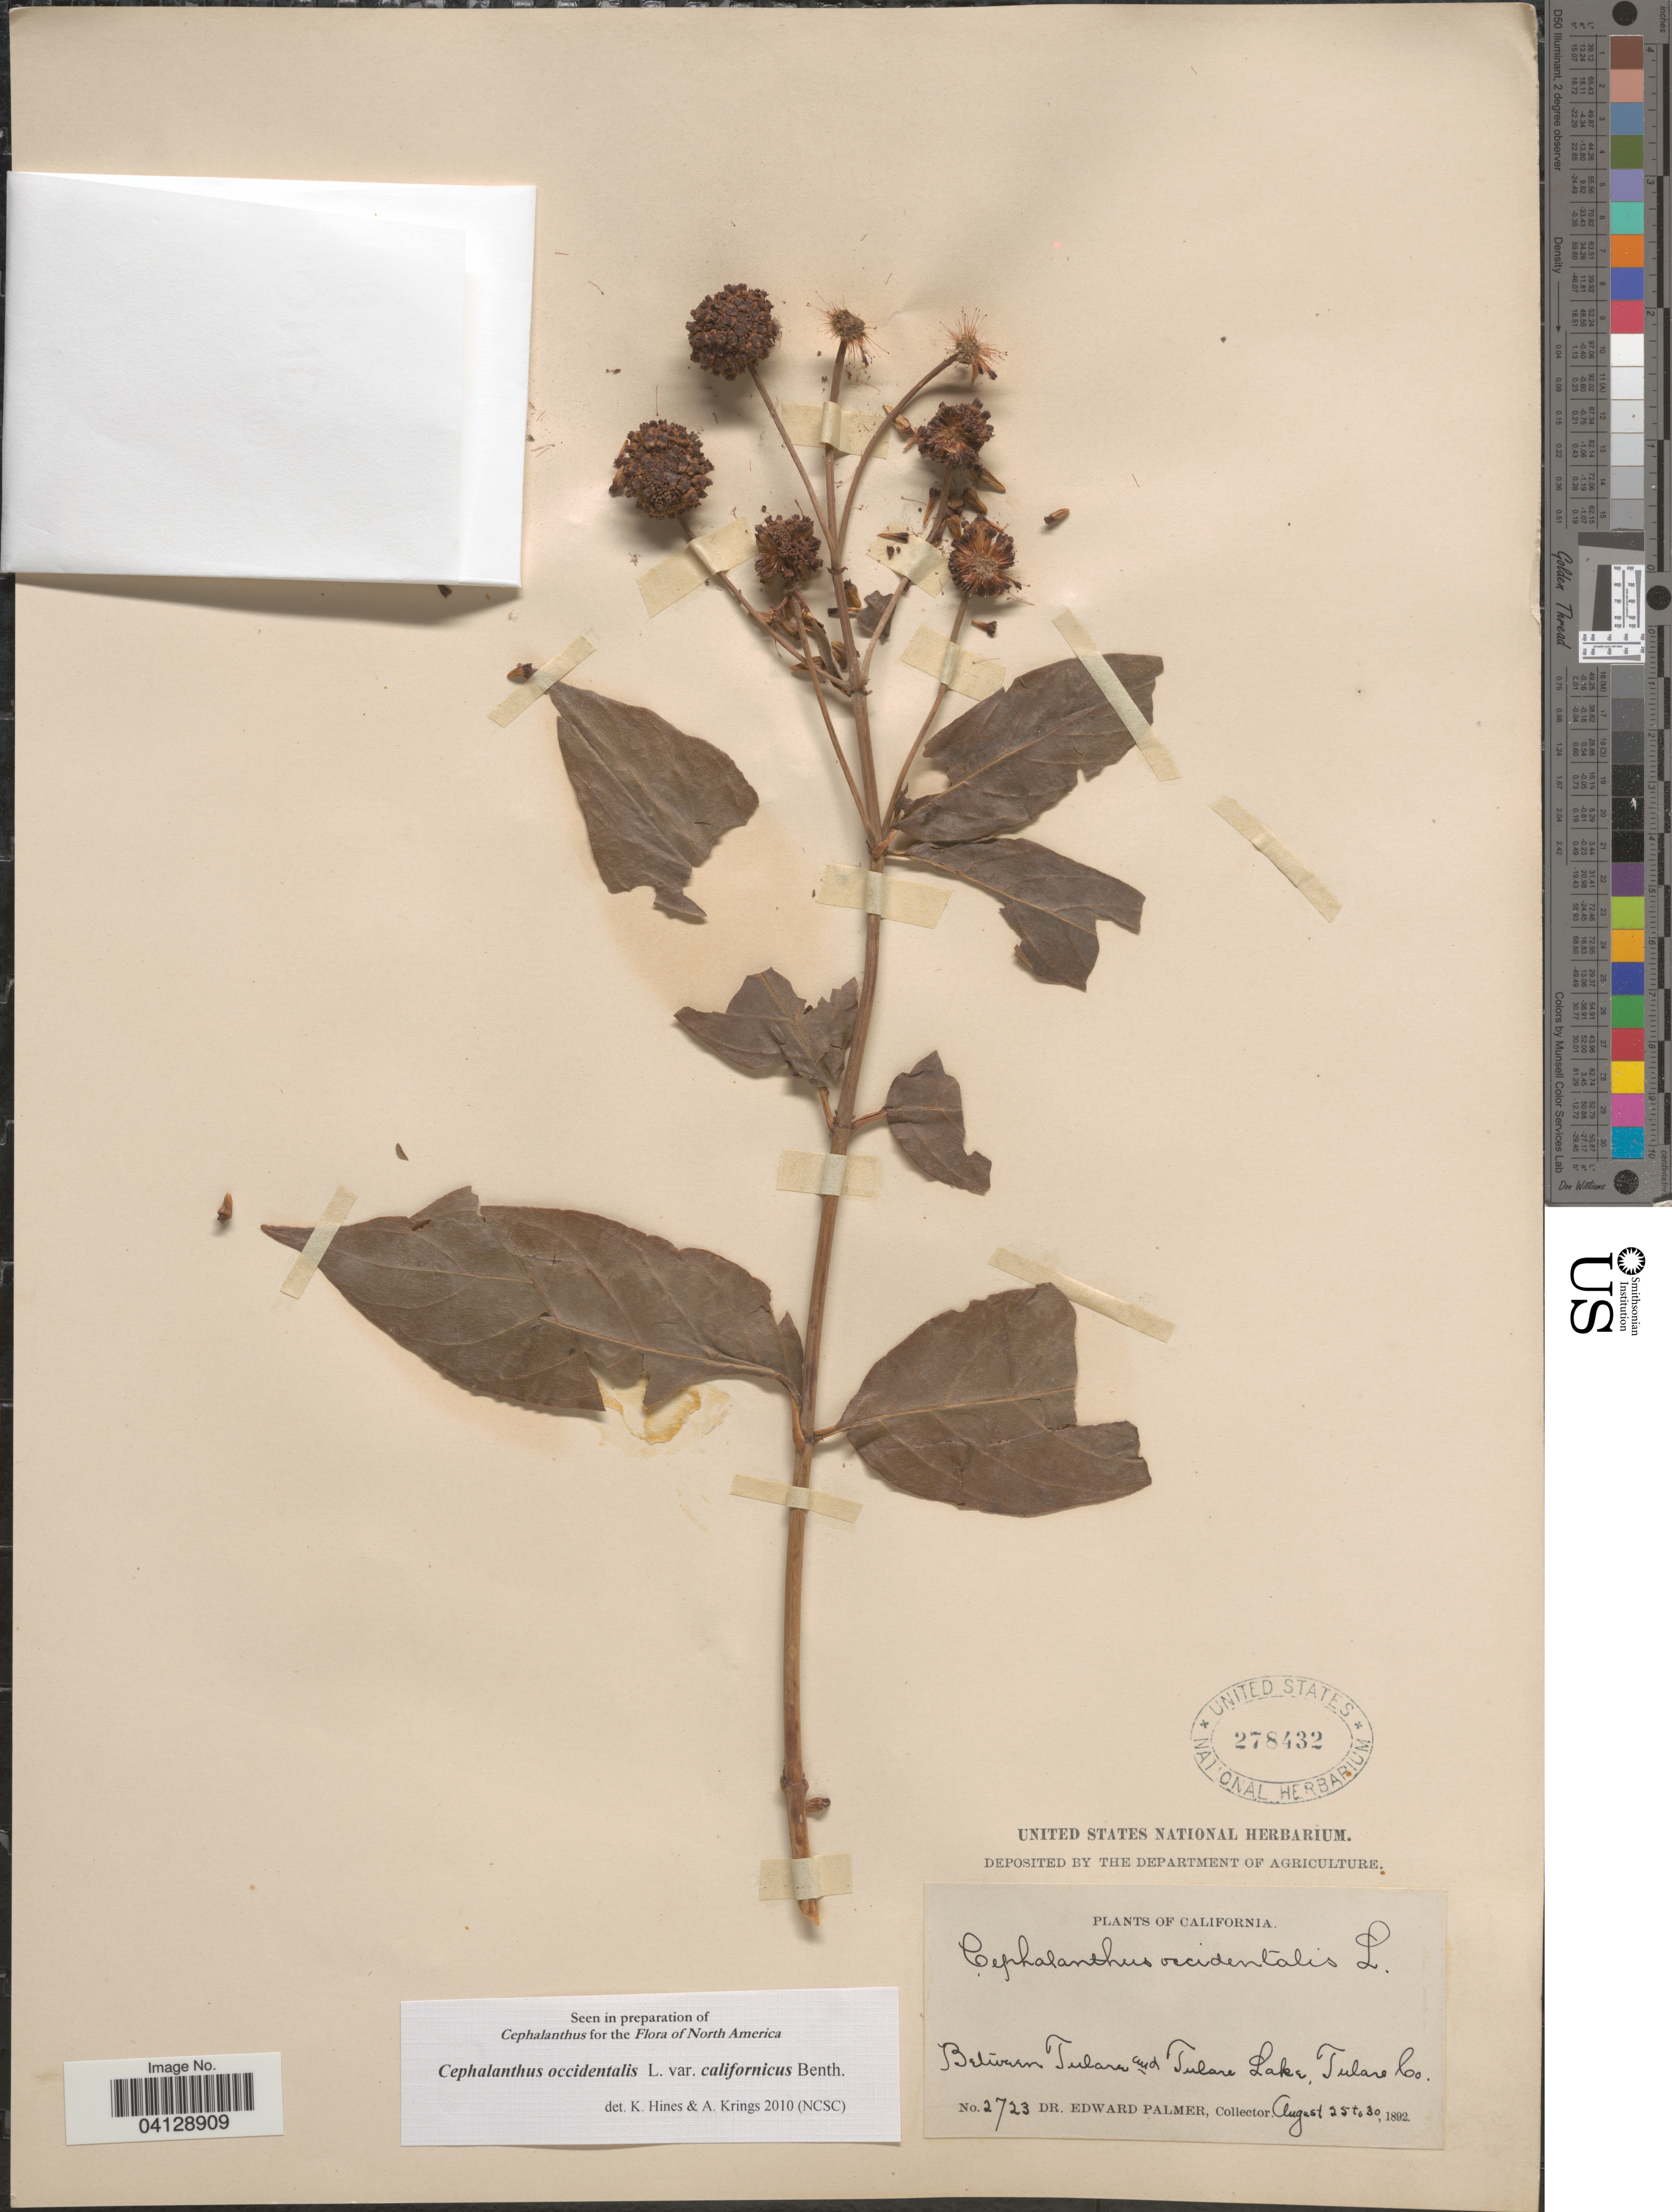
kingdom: Plantae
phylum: Tracheophyta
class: Magnoliopsida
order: Gentianales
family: Rubiaceae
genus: Cephalanthus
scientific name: Cephalanthus occidentalis var. californicus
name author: Benth.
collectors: E. Palmer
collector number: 2723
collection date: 1892-08-25/1892-08-30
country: United States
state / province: California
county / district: Tulare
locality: Between Tulare and Tulare Lake, Tulare Co.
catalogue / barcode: US 278432